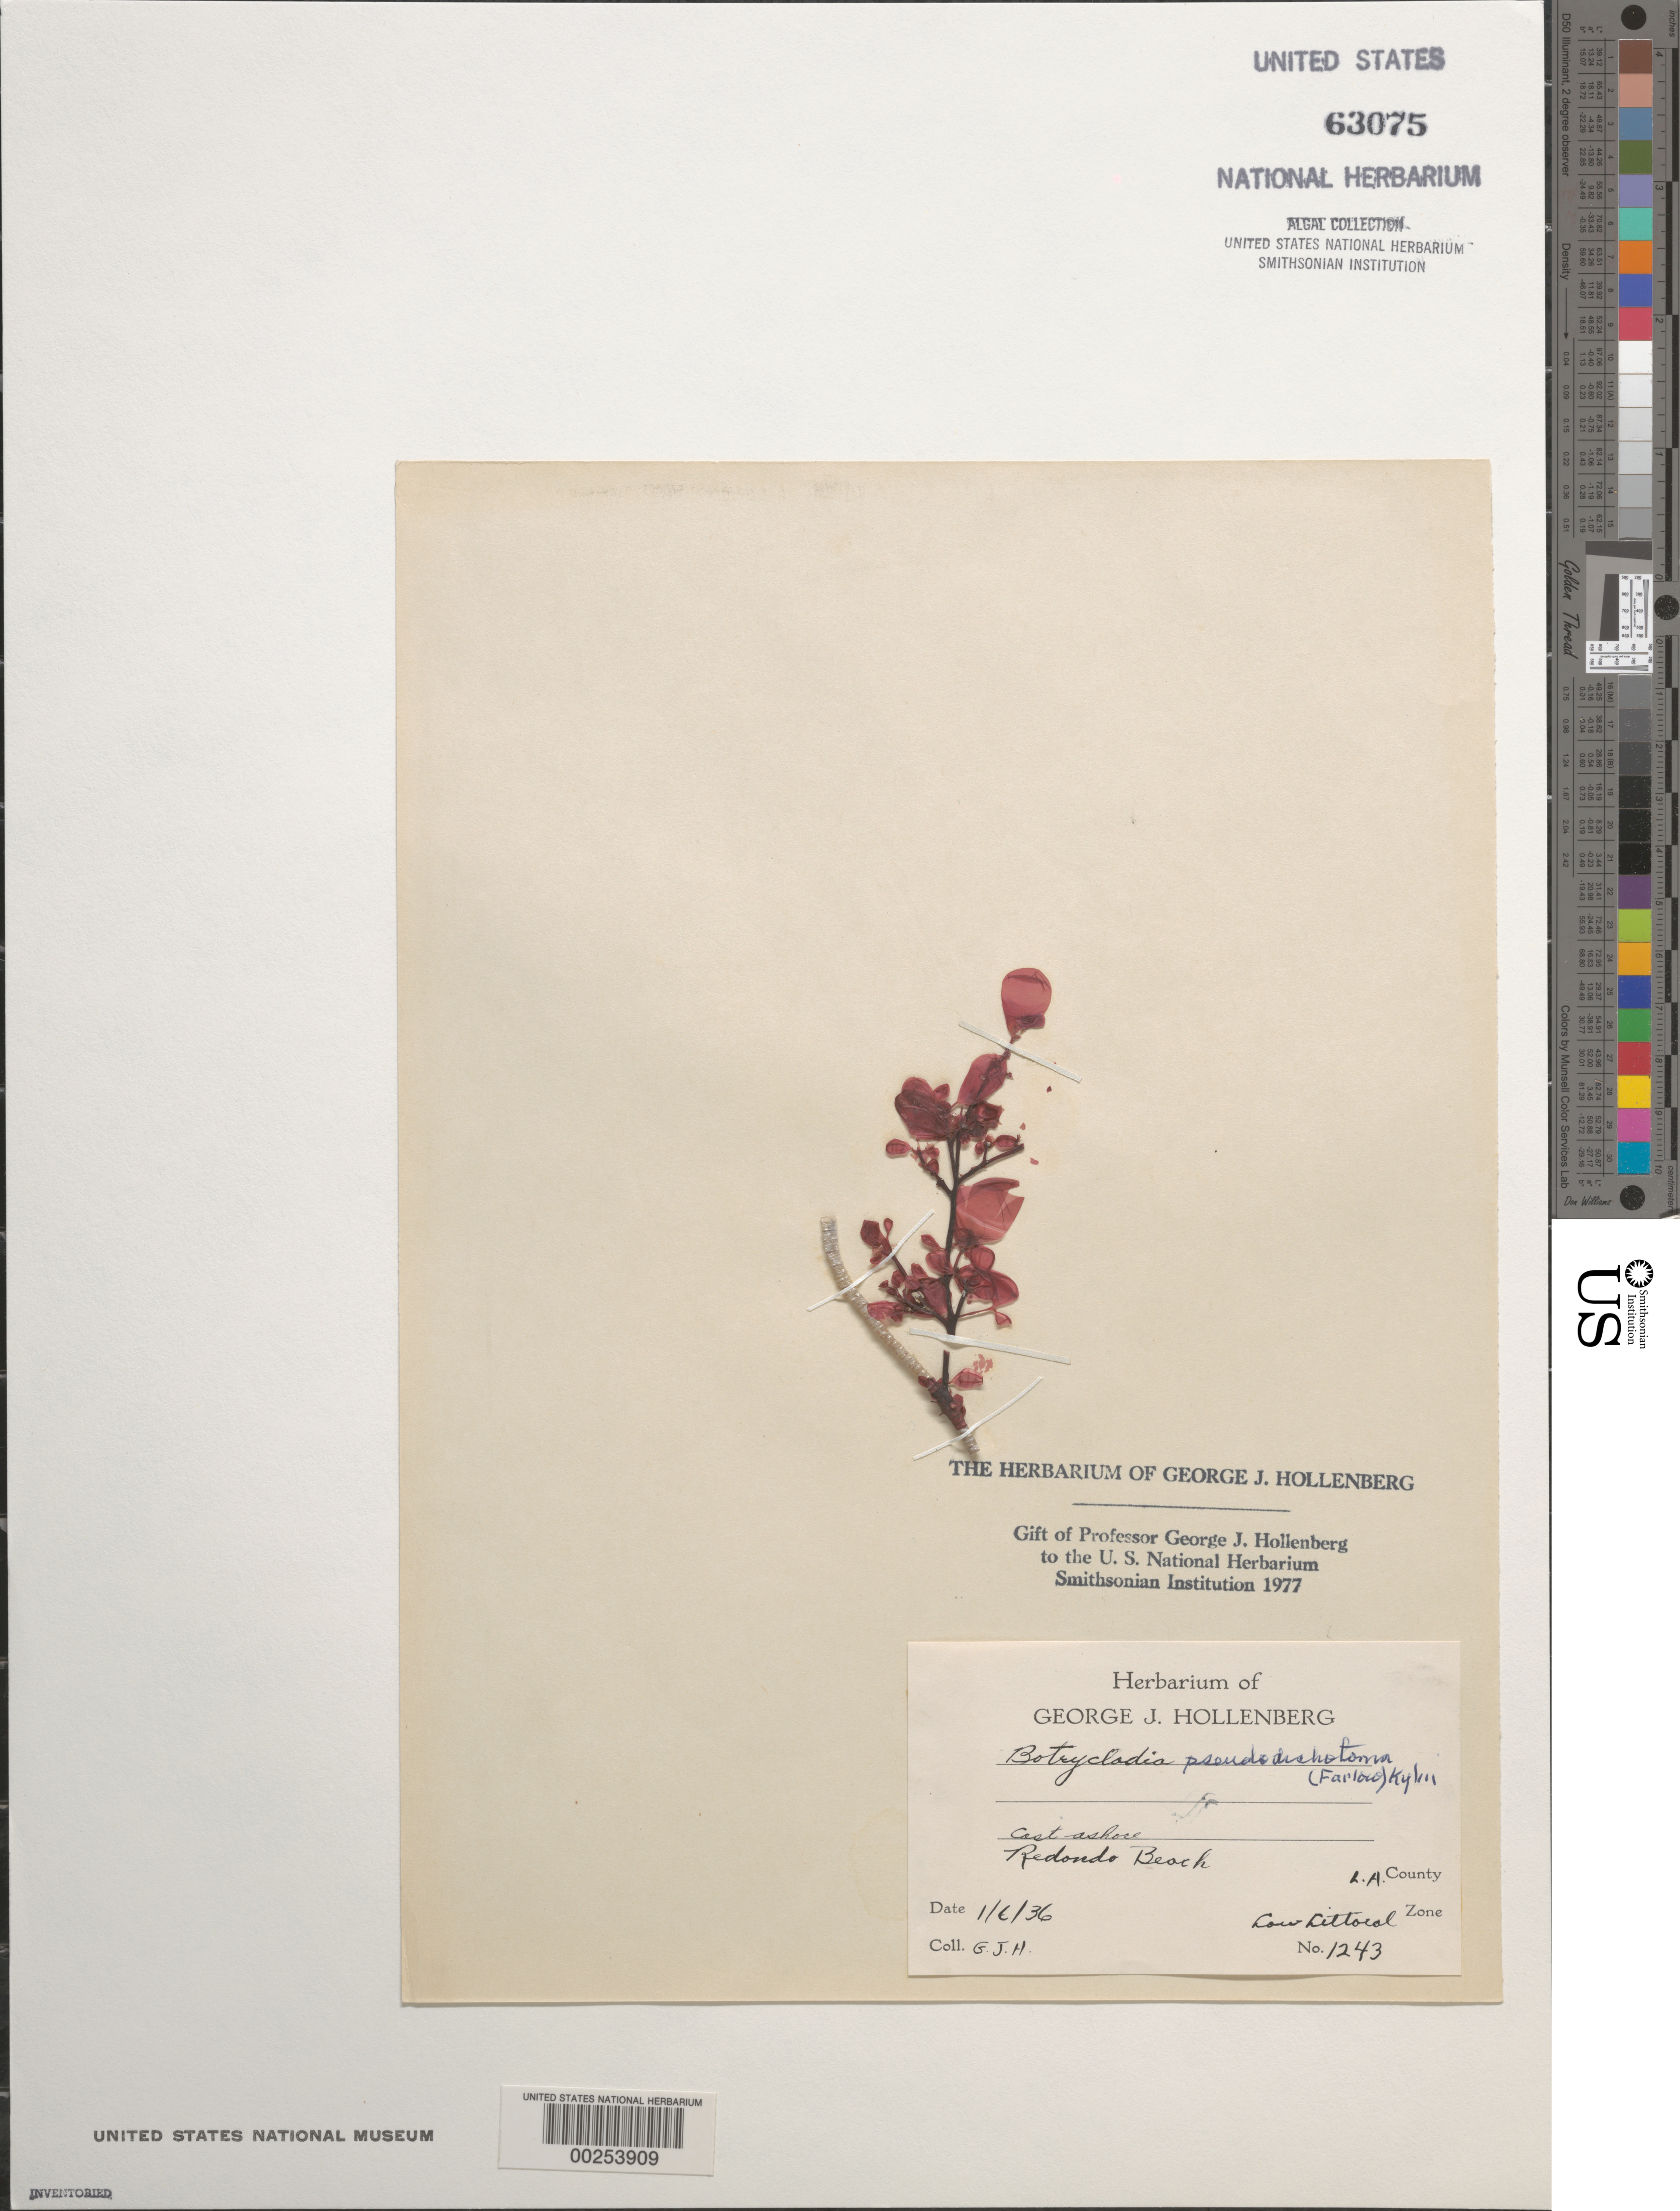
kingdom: Plantae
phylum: Rhodophyta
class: Florideophyceae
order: Rhodymeniales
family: Rhodymeniaceae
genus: Botryocladia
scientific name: Botryocladia pseudodichotoma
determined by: Hollenberg, George J.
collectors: G. Hollenberg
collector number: GJH 1243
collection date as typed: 06 Jan 1936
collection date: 1936-01-06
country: United States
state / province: California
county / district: Los Angeles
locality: Redondo Beach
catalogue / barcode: US 63075